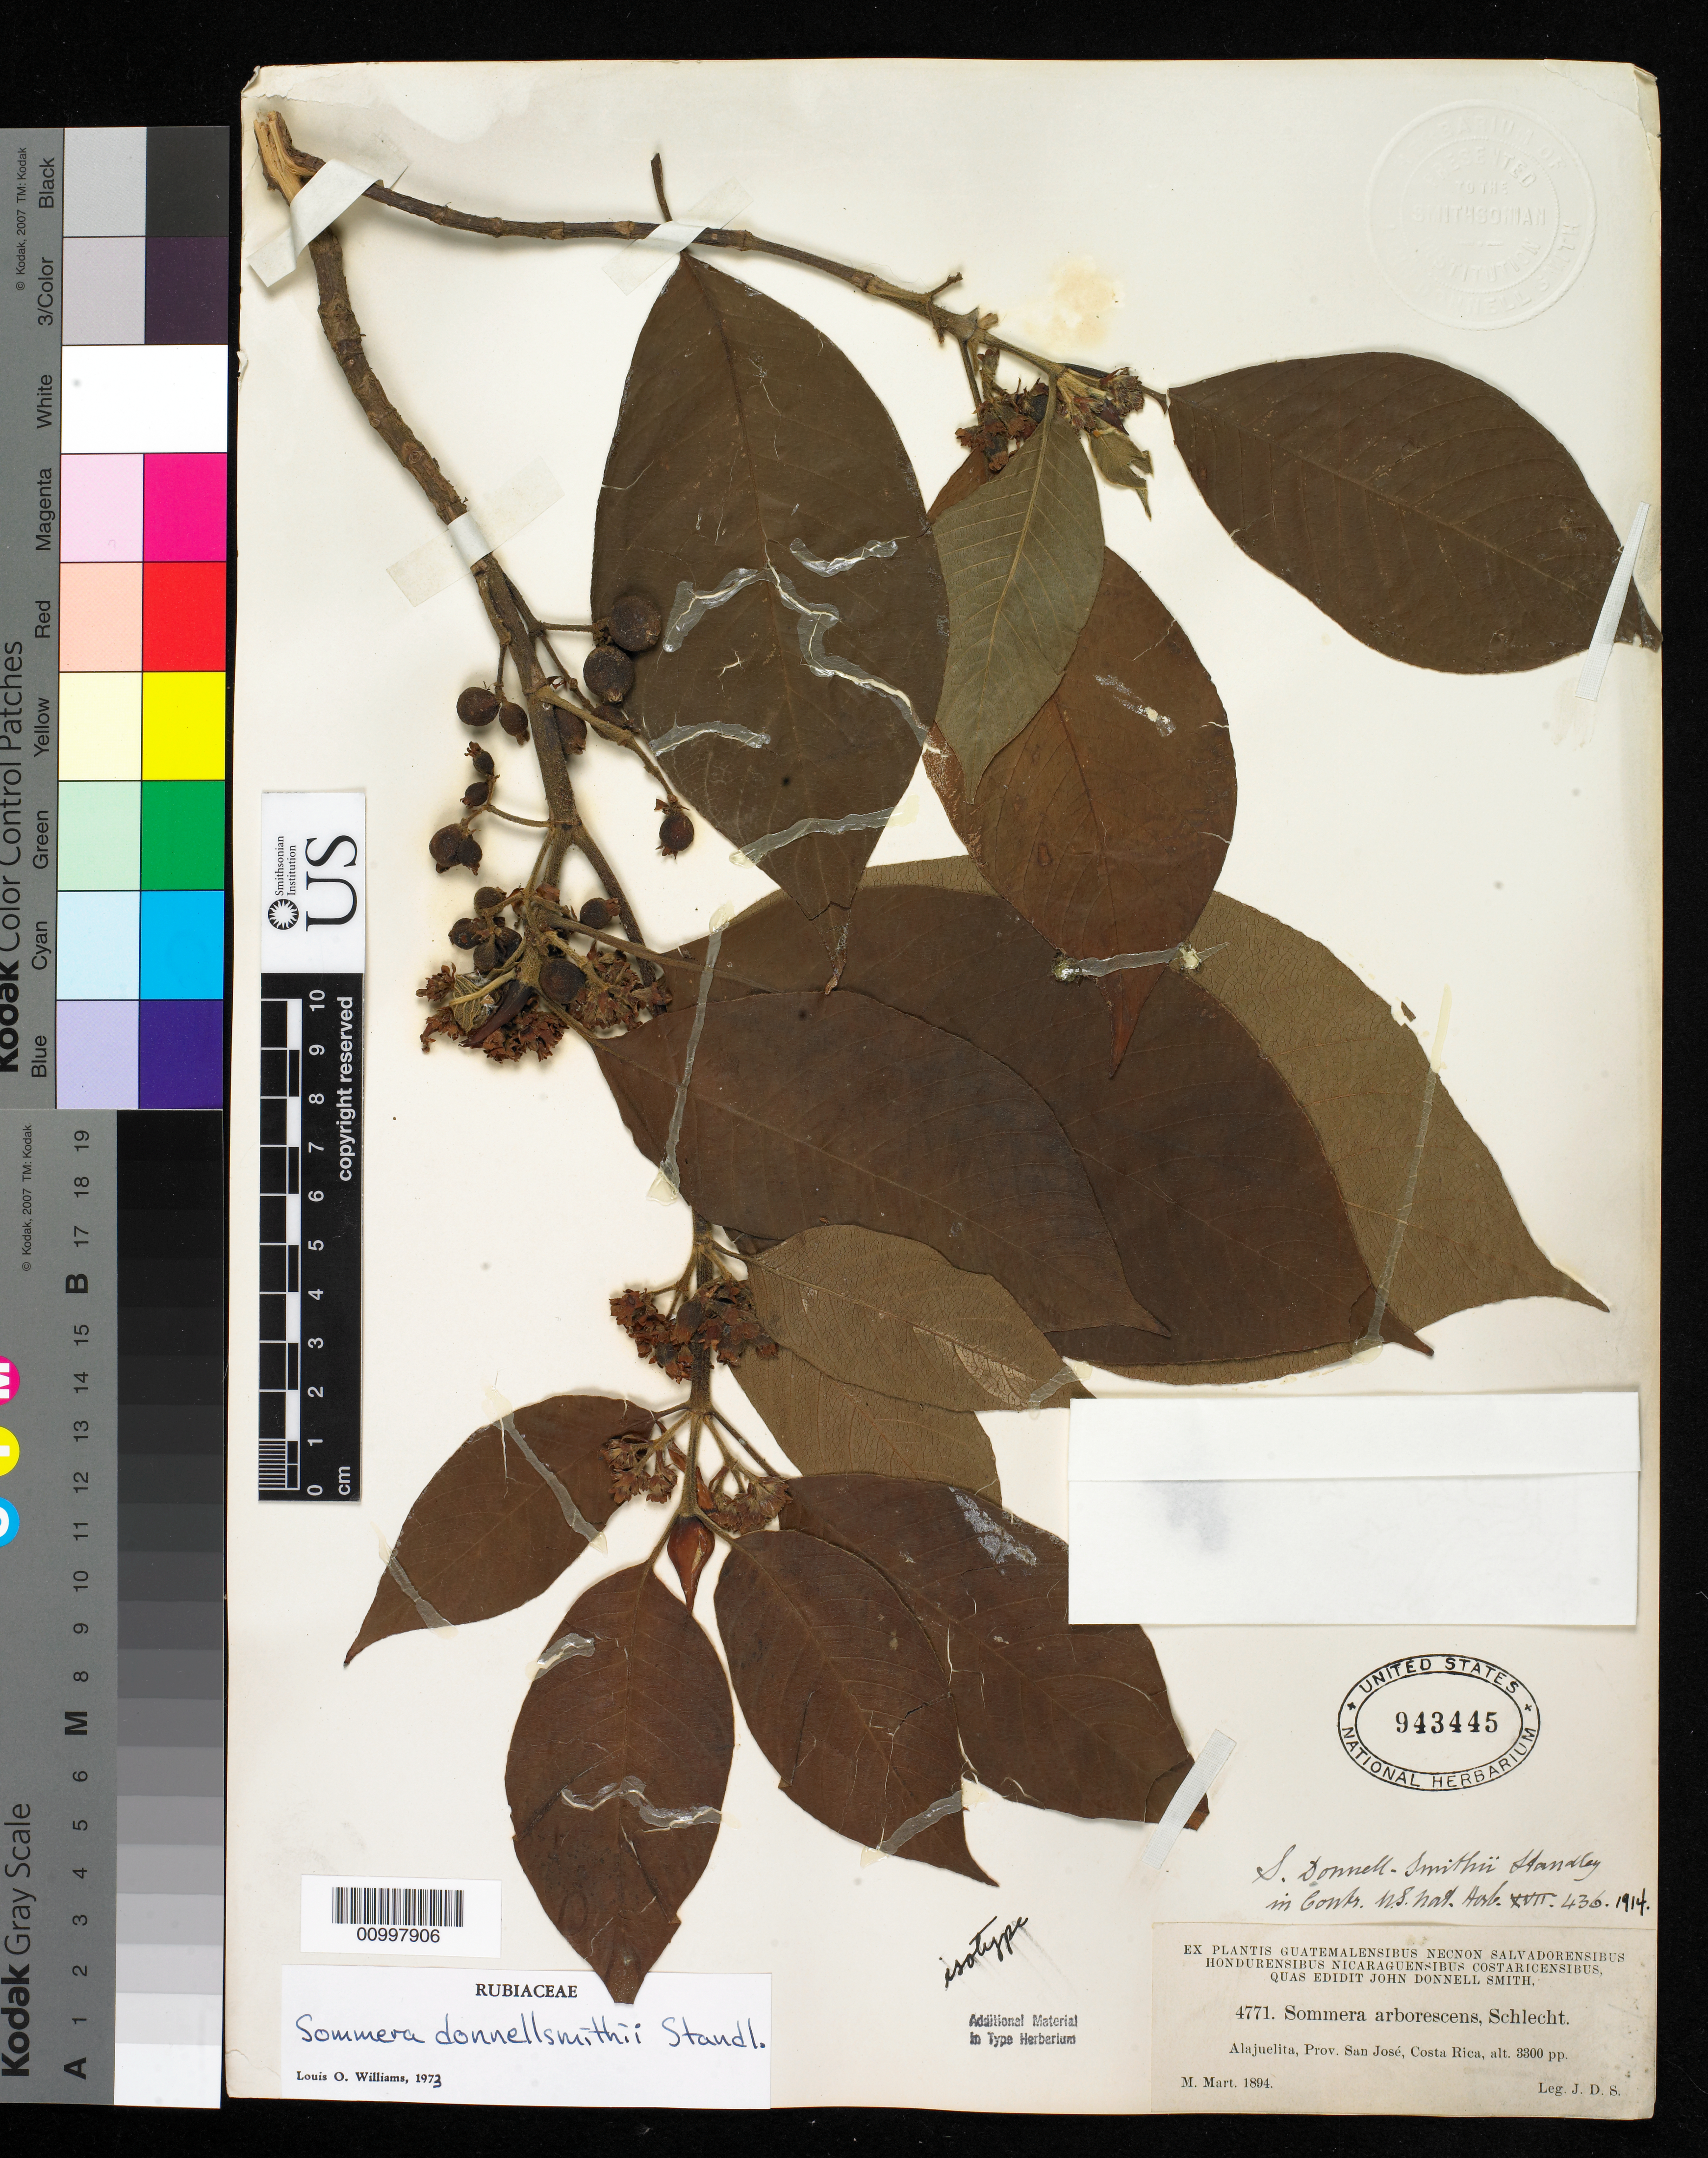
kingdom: Plantae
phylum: Tracheophyta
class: Magnoliopsida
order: Gentianales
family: Rubiaceae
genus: Sommera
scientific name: Sommera donnell-smithii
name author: Standl.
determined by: Williams, Louis O.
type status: Isotype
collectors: J. Donnell Smith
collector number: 4771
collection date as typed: Mar 1894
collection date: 1894-03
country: Costa Rica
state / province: San José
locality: Alajuelita.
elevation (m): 1006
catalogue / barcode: US 943445